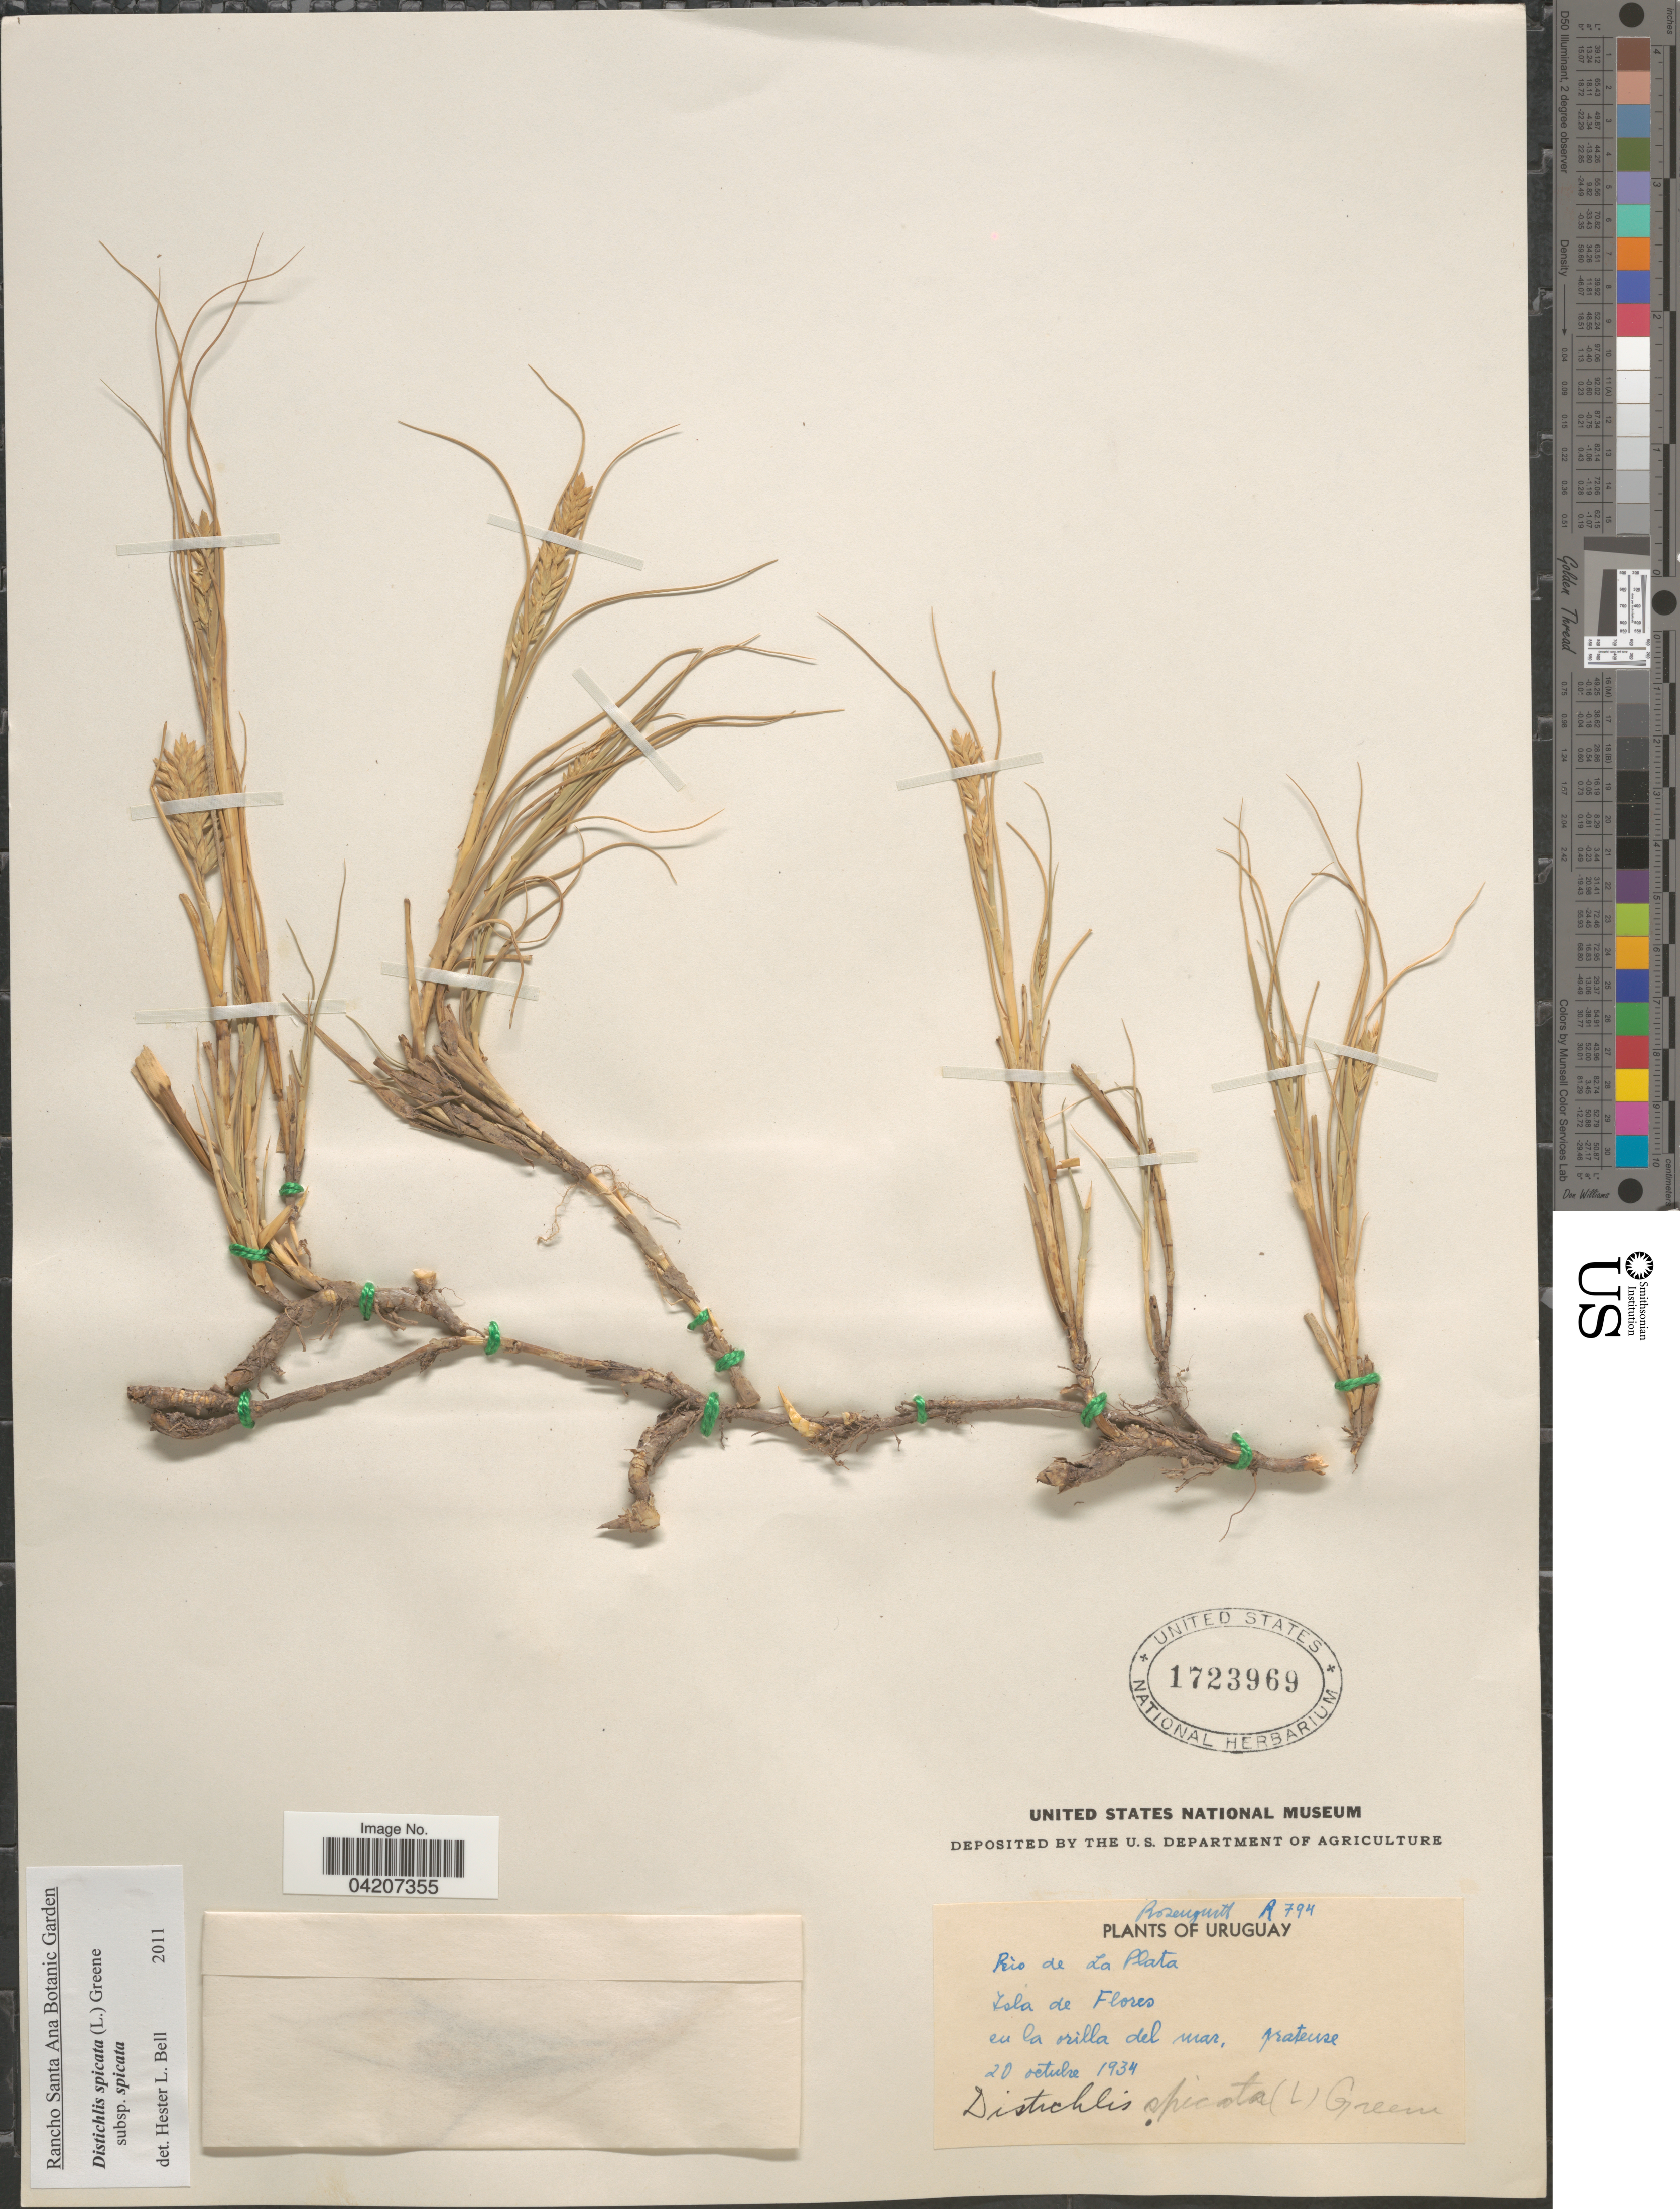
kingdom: Plantae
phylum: Tracheophyta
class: Liliopsida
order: Poales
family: Poaceae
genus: Distichlis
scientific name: Distichlis spicata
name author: (L.) Greene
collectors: Rosengurtt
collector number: R794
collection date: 1934-10-20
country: Uruguay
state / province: Flores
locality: Rio de La Plata. Isla de Flores.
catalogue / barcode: US 1723969